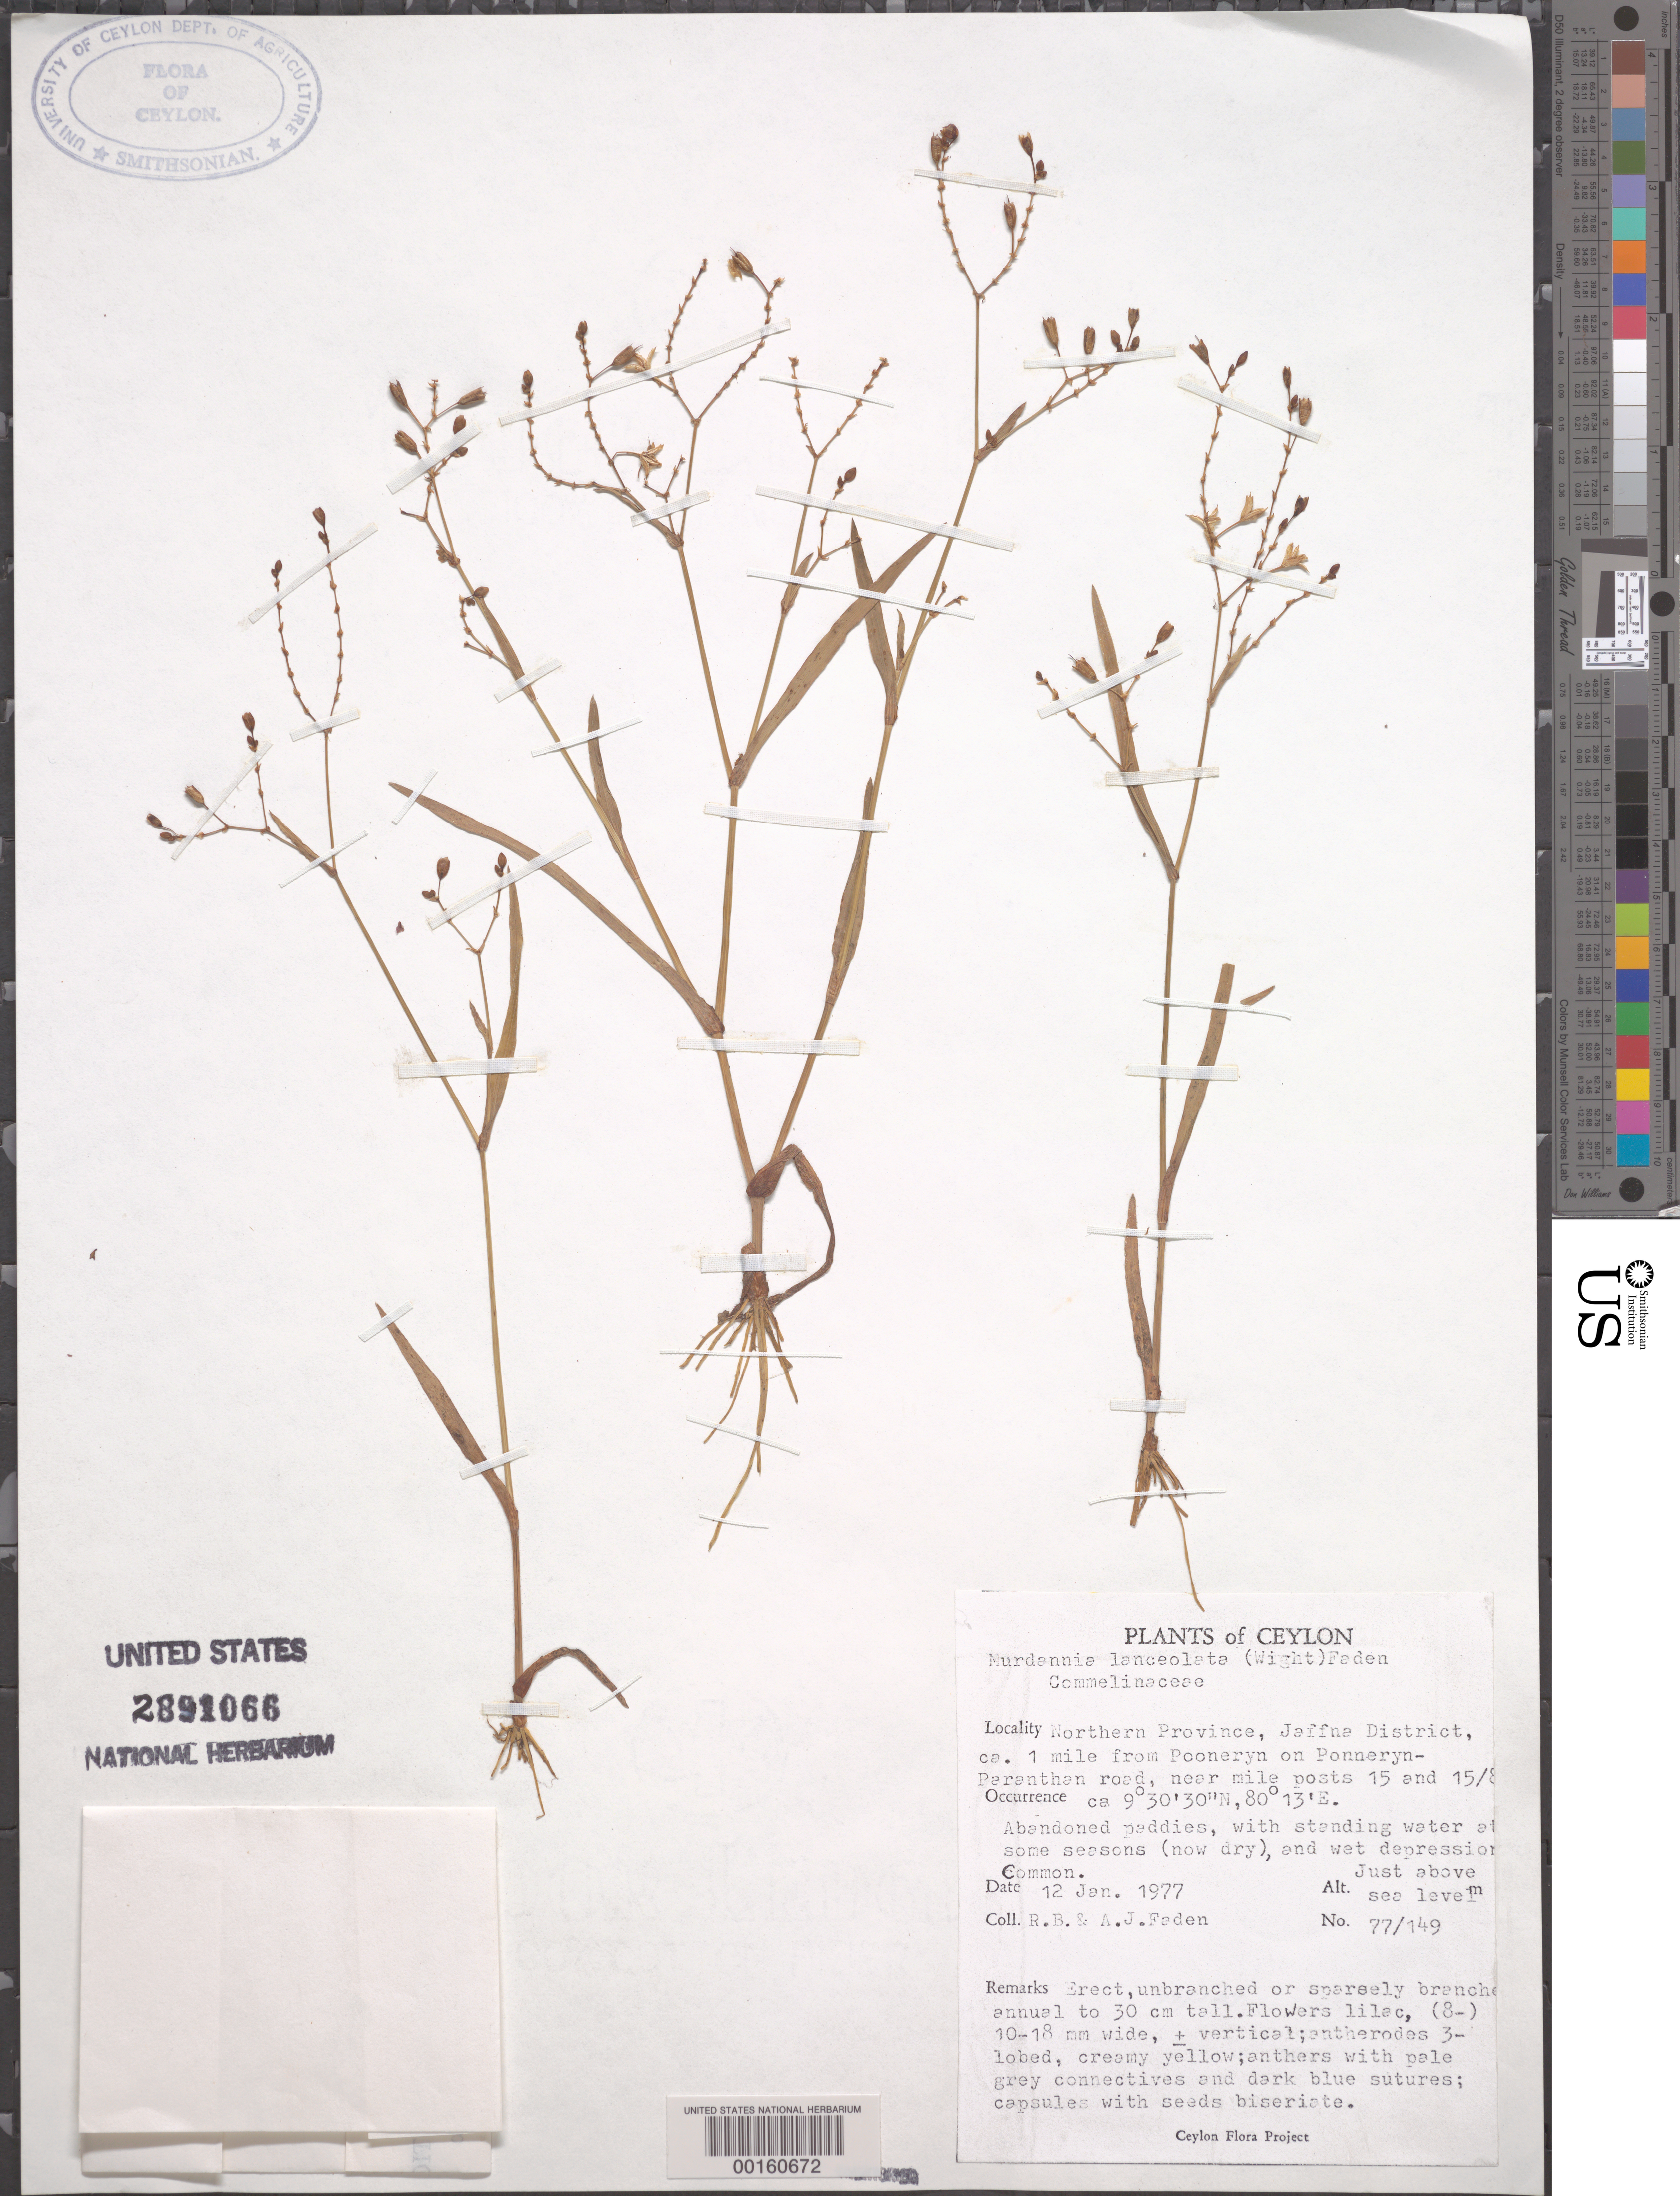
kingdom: Plantae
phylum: Tracheophyta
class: Liliopsida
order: Commelinales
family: Commelinaceae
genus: Murdannia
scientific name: Murdannia lanceolata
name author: (Wight) Kammathy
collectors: R. B. Faden & A. J. Faden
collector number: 77/149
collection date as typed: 12 Jan 1977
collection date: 1977-01-12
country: Sri Lanka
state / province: Northern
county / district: Jaffna Dist.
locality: Pooneryn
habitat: Abandoned paddies with standing water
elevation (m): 1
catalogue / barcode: US 2891066